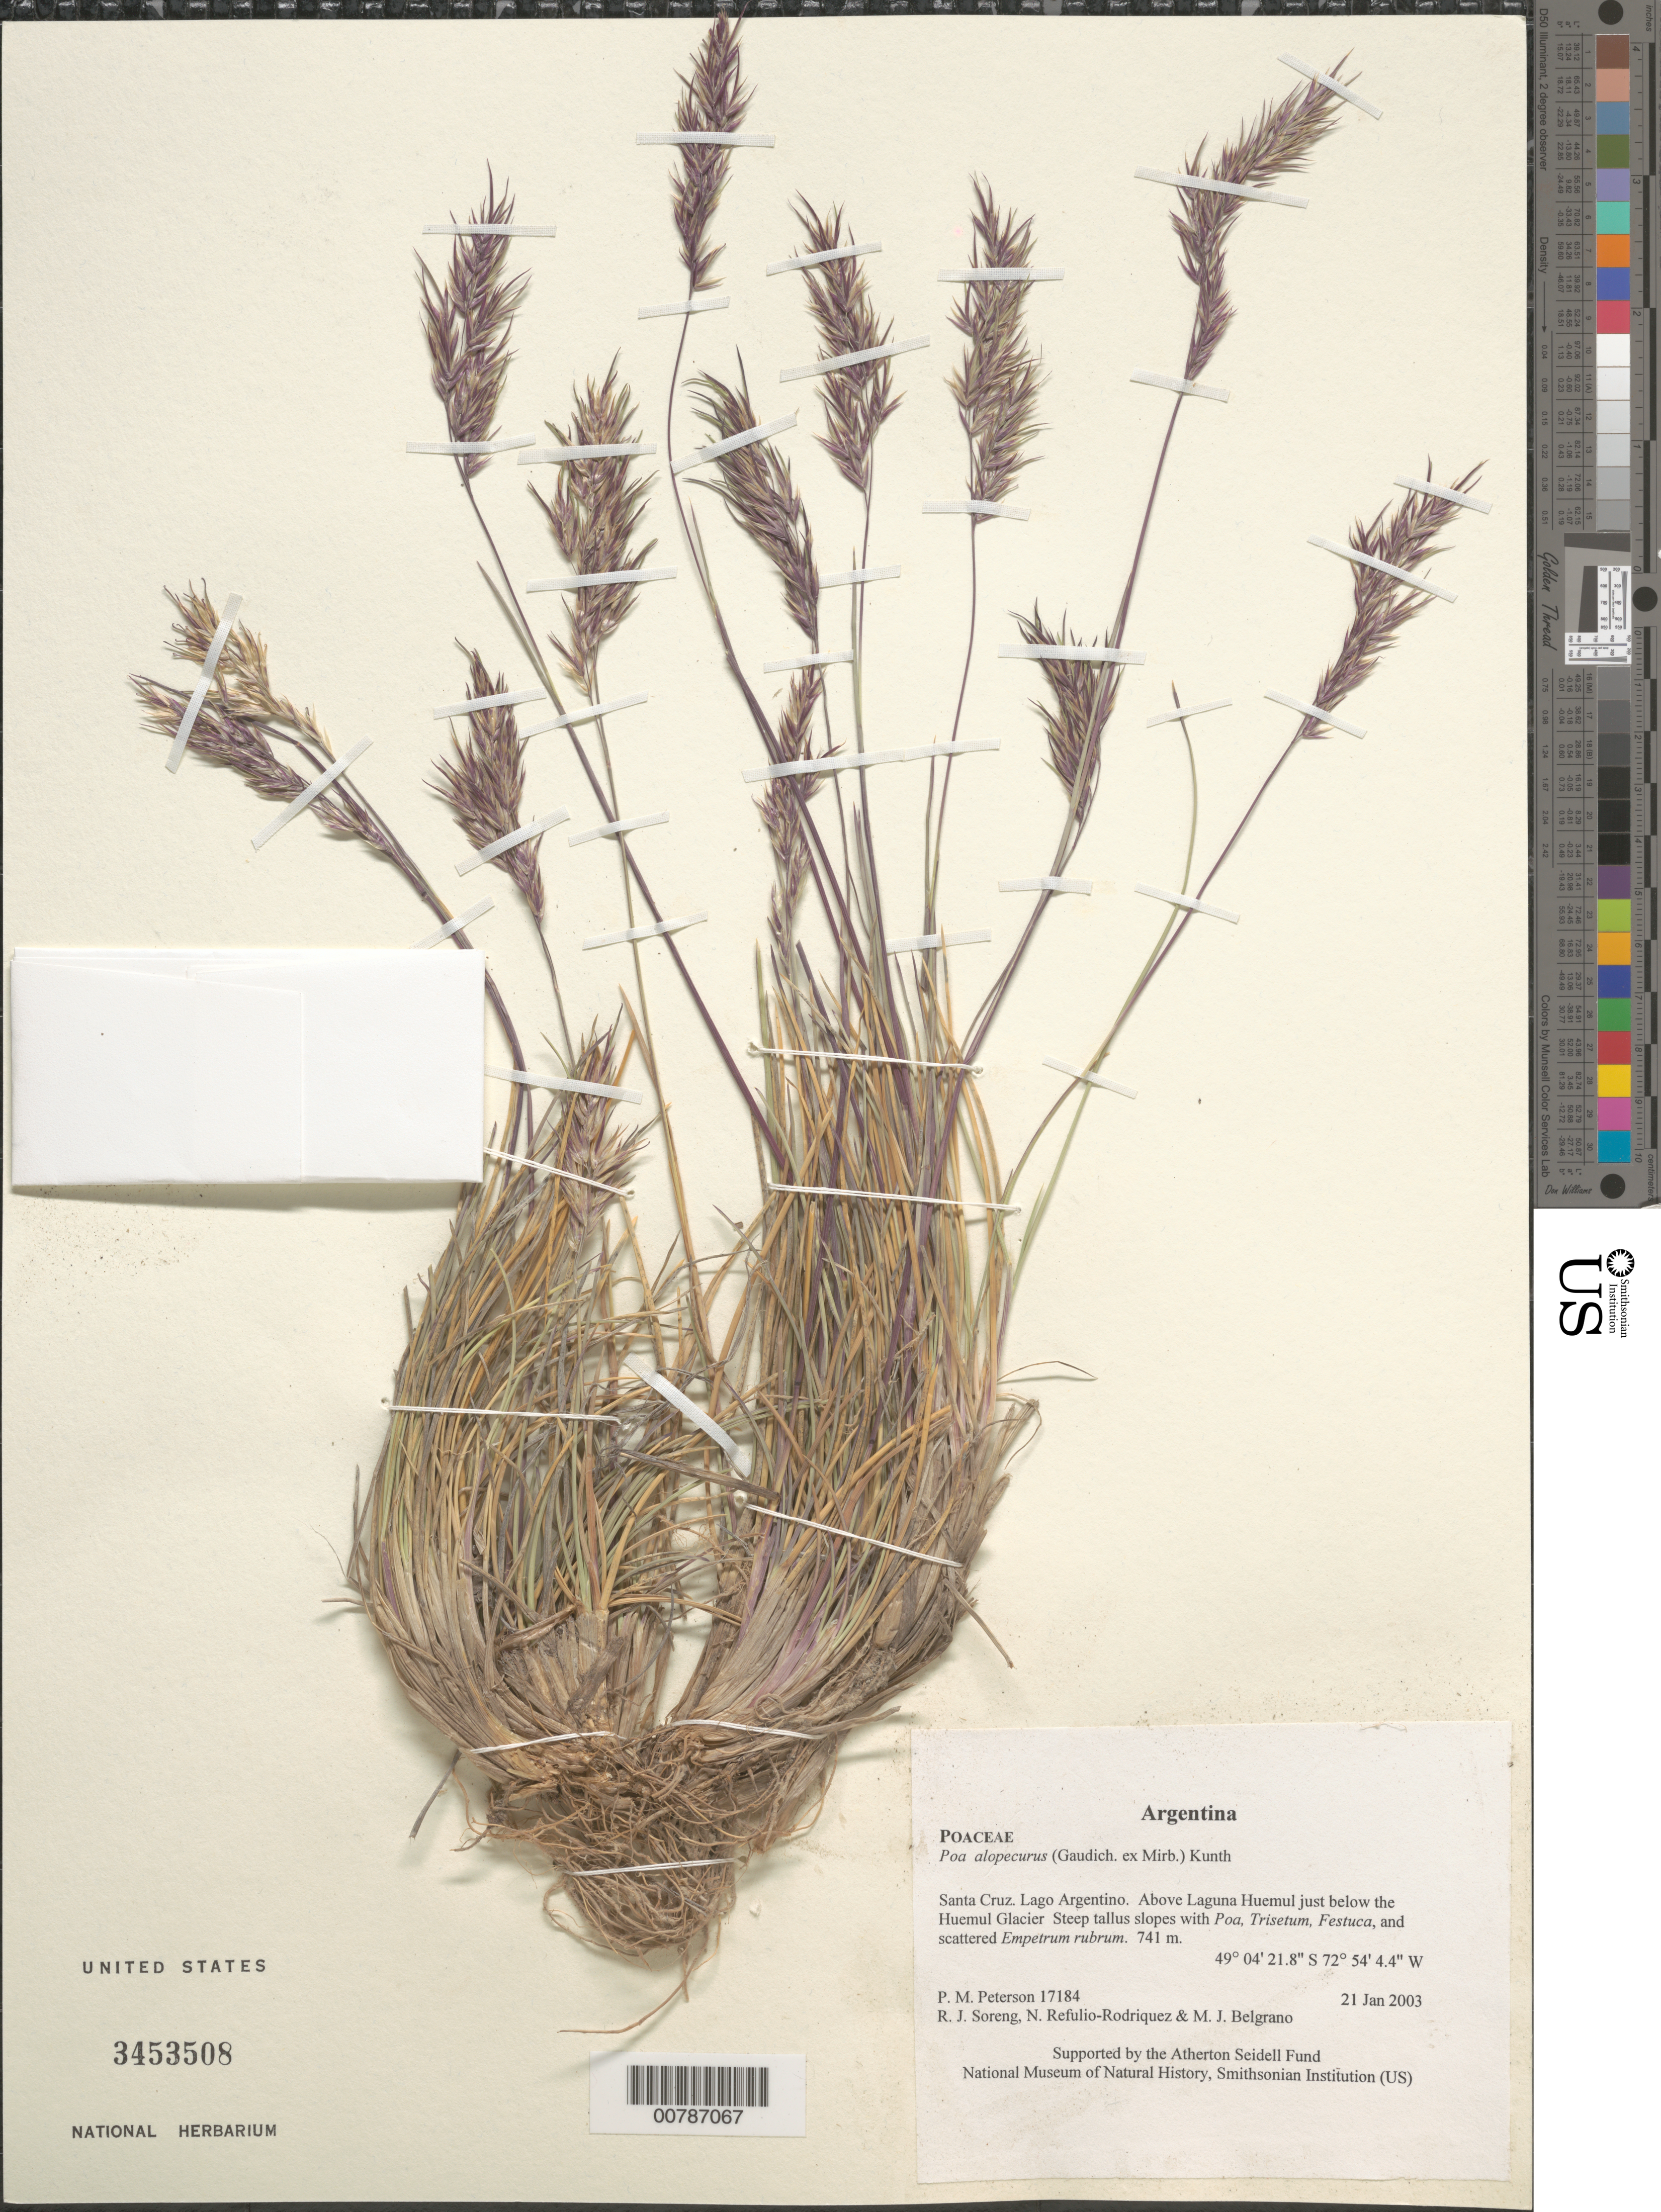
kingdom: Plantae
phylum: Tracheophyta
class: Liliopsida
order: Poales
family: Poaceae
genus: Poa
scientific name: Poa alopecurus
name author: (Gaudich. ex Mirb.) Kunth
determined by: Soreng, Robert J., Research Associate (BOT), Smithsonian Institution - National Museum of Natural History (UNITED STATES)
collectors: P. M. Peterson, R. J. Soreng, N. Refulio-Rodríguez & M. Belgrano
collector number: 17184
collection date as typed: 21 Jan 2003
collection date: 2003-01-21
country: Argentina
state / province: Santa Cruz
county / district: Lago Argentino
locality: Above Laguna Huemul just below the Huemul Glacier Steep tallus slopes with Poa, Trisetum, Festuca, and scattered Empetrum rubrum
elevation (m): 741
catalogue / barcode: US 3453508